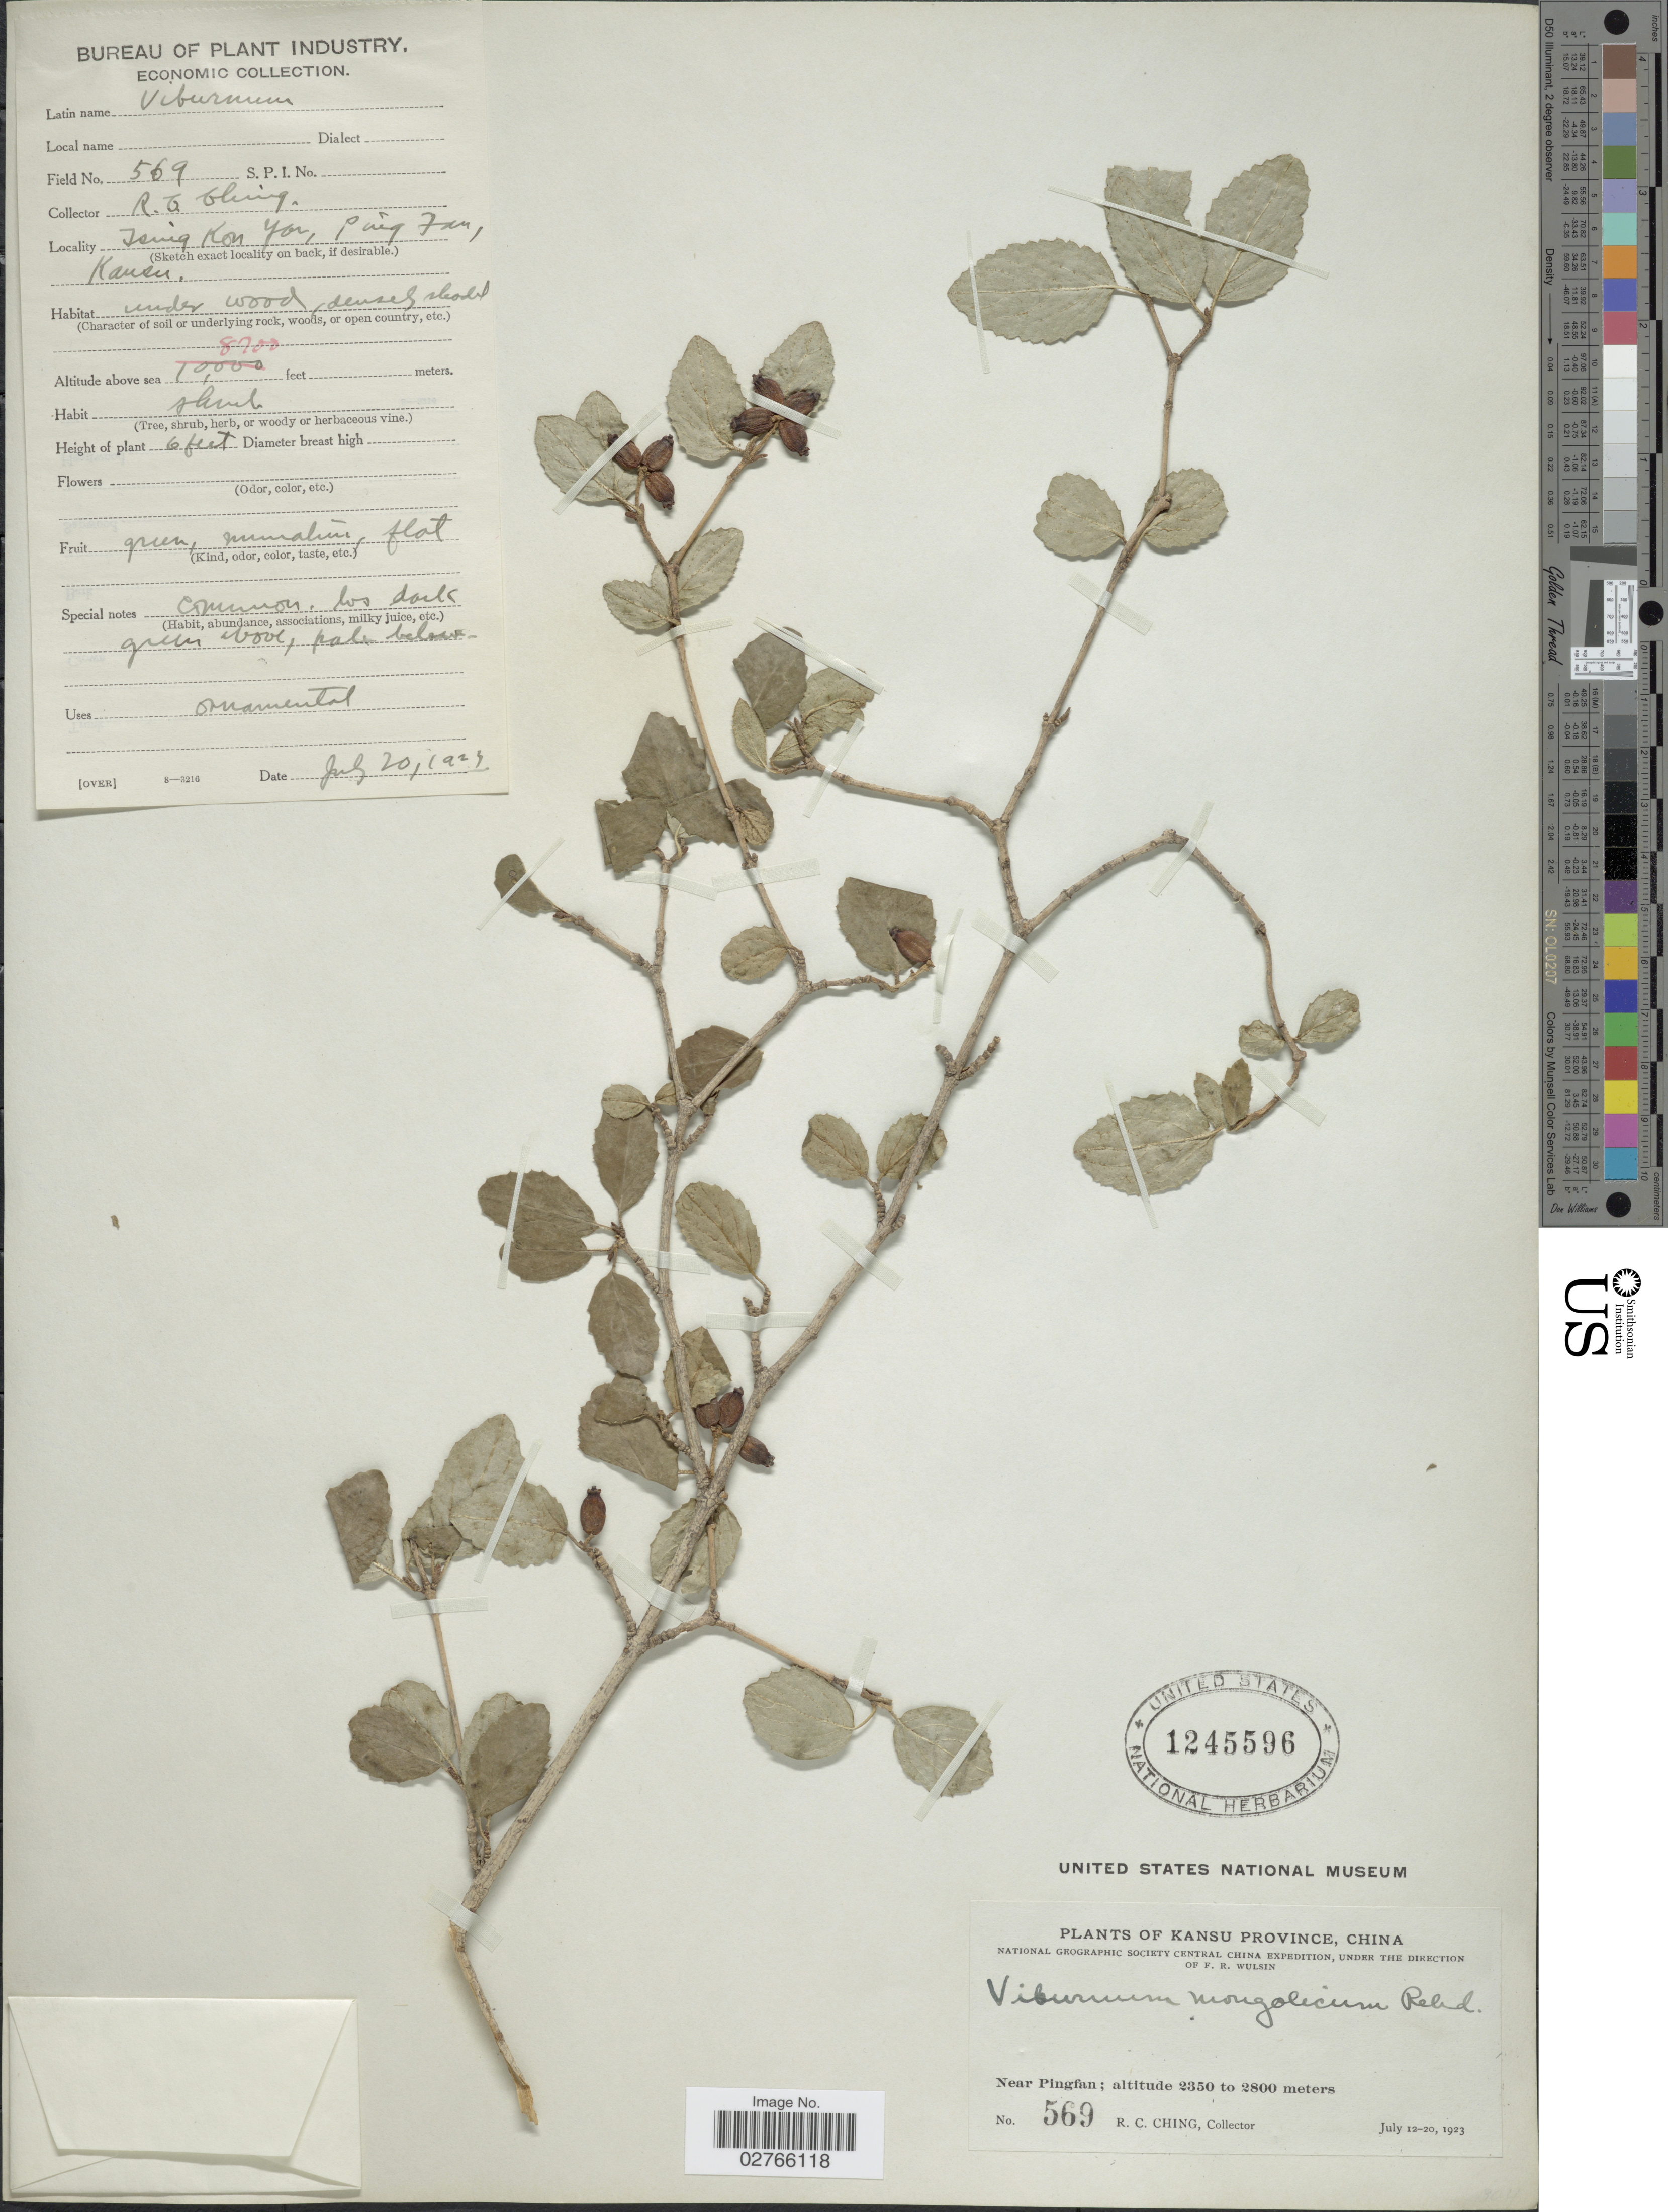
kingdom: Plantae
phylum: Tracheophyta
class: Magnoliopsida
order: Dipsacales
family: Viburnaceae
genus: Viburnum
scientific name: Viburnum mongolicum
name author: (Pall.) Rehder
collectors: R. C. Ching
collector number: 569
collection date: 1923-07-20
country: China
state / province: Gansu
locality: Kansu Province, Near Pingfan, Tsing Kon You [interpreted]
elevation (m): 2652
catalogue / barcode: US 1245596